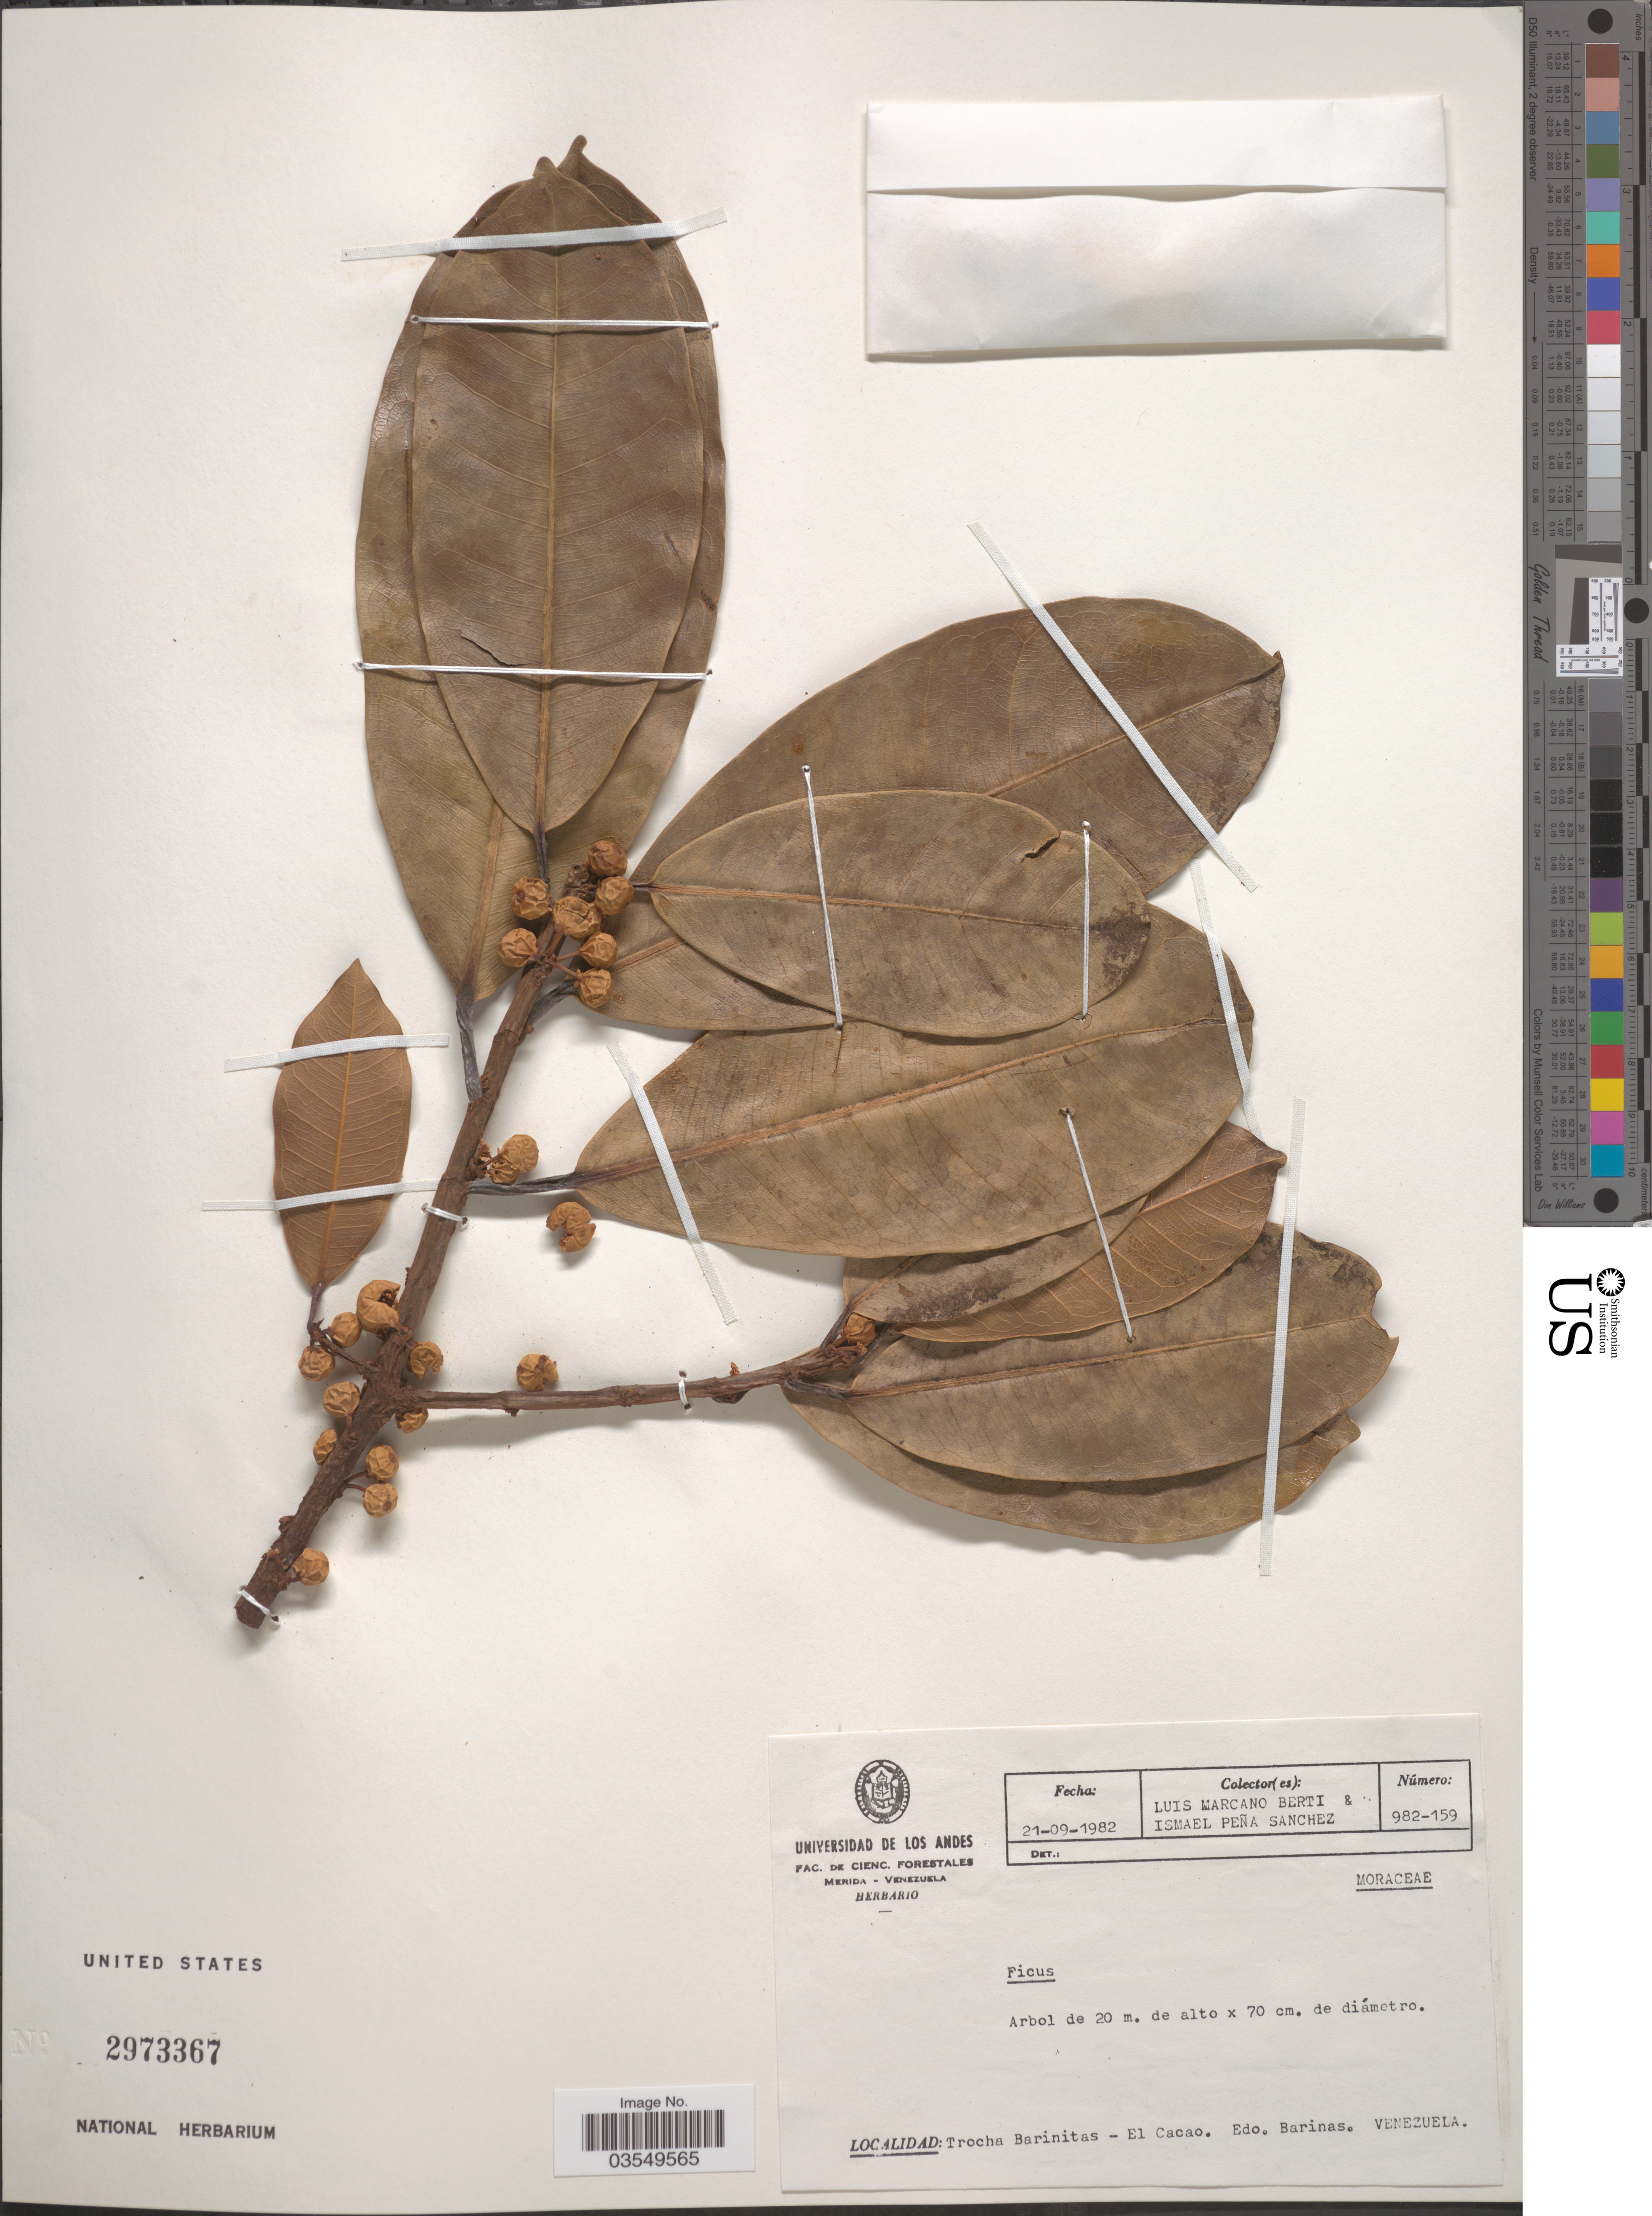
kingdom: Plantae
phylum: Tracheophyta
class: Magnoliopsida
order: Rosales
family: Moraceae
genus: Ficus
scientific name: Ficus sp.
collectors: L. Marcano-Berti & I. Peña S.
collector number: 982-159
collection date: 1982-09-21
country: Venezuela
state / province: Barinas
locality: Trocha Barinitas - El Cacao.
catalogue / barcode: US 2973367